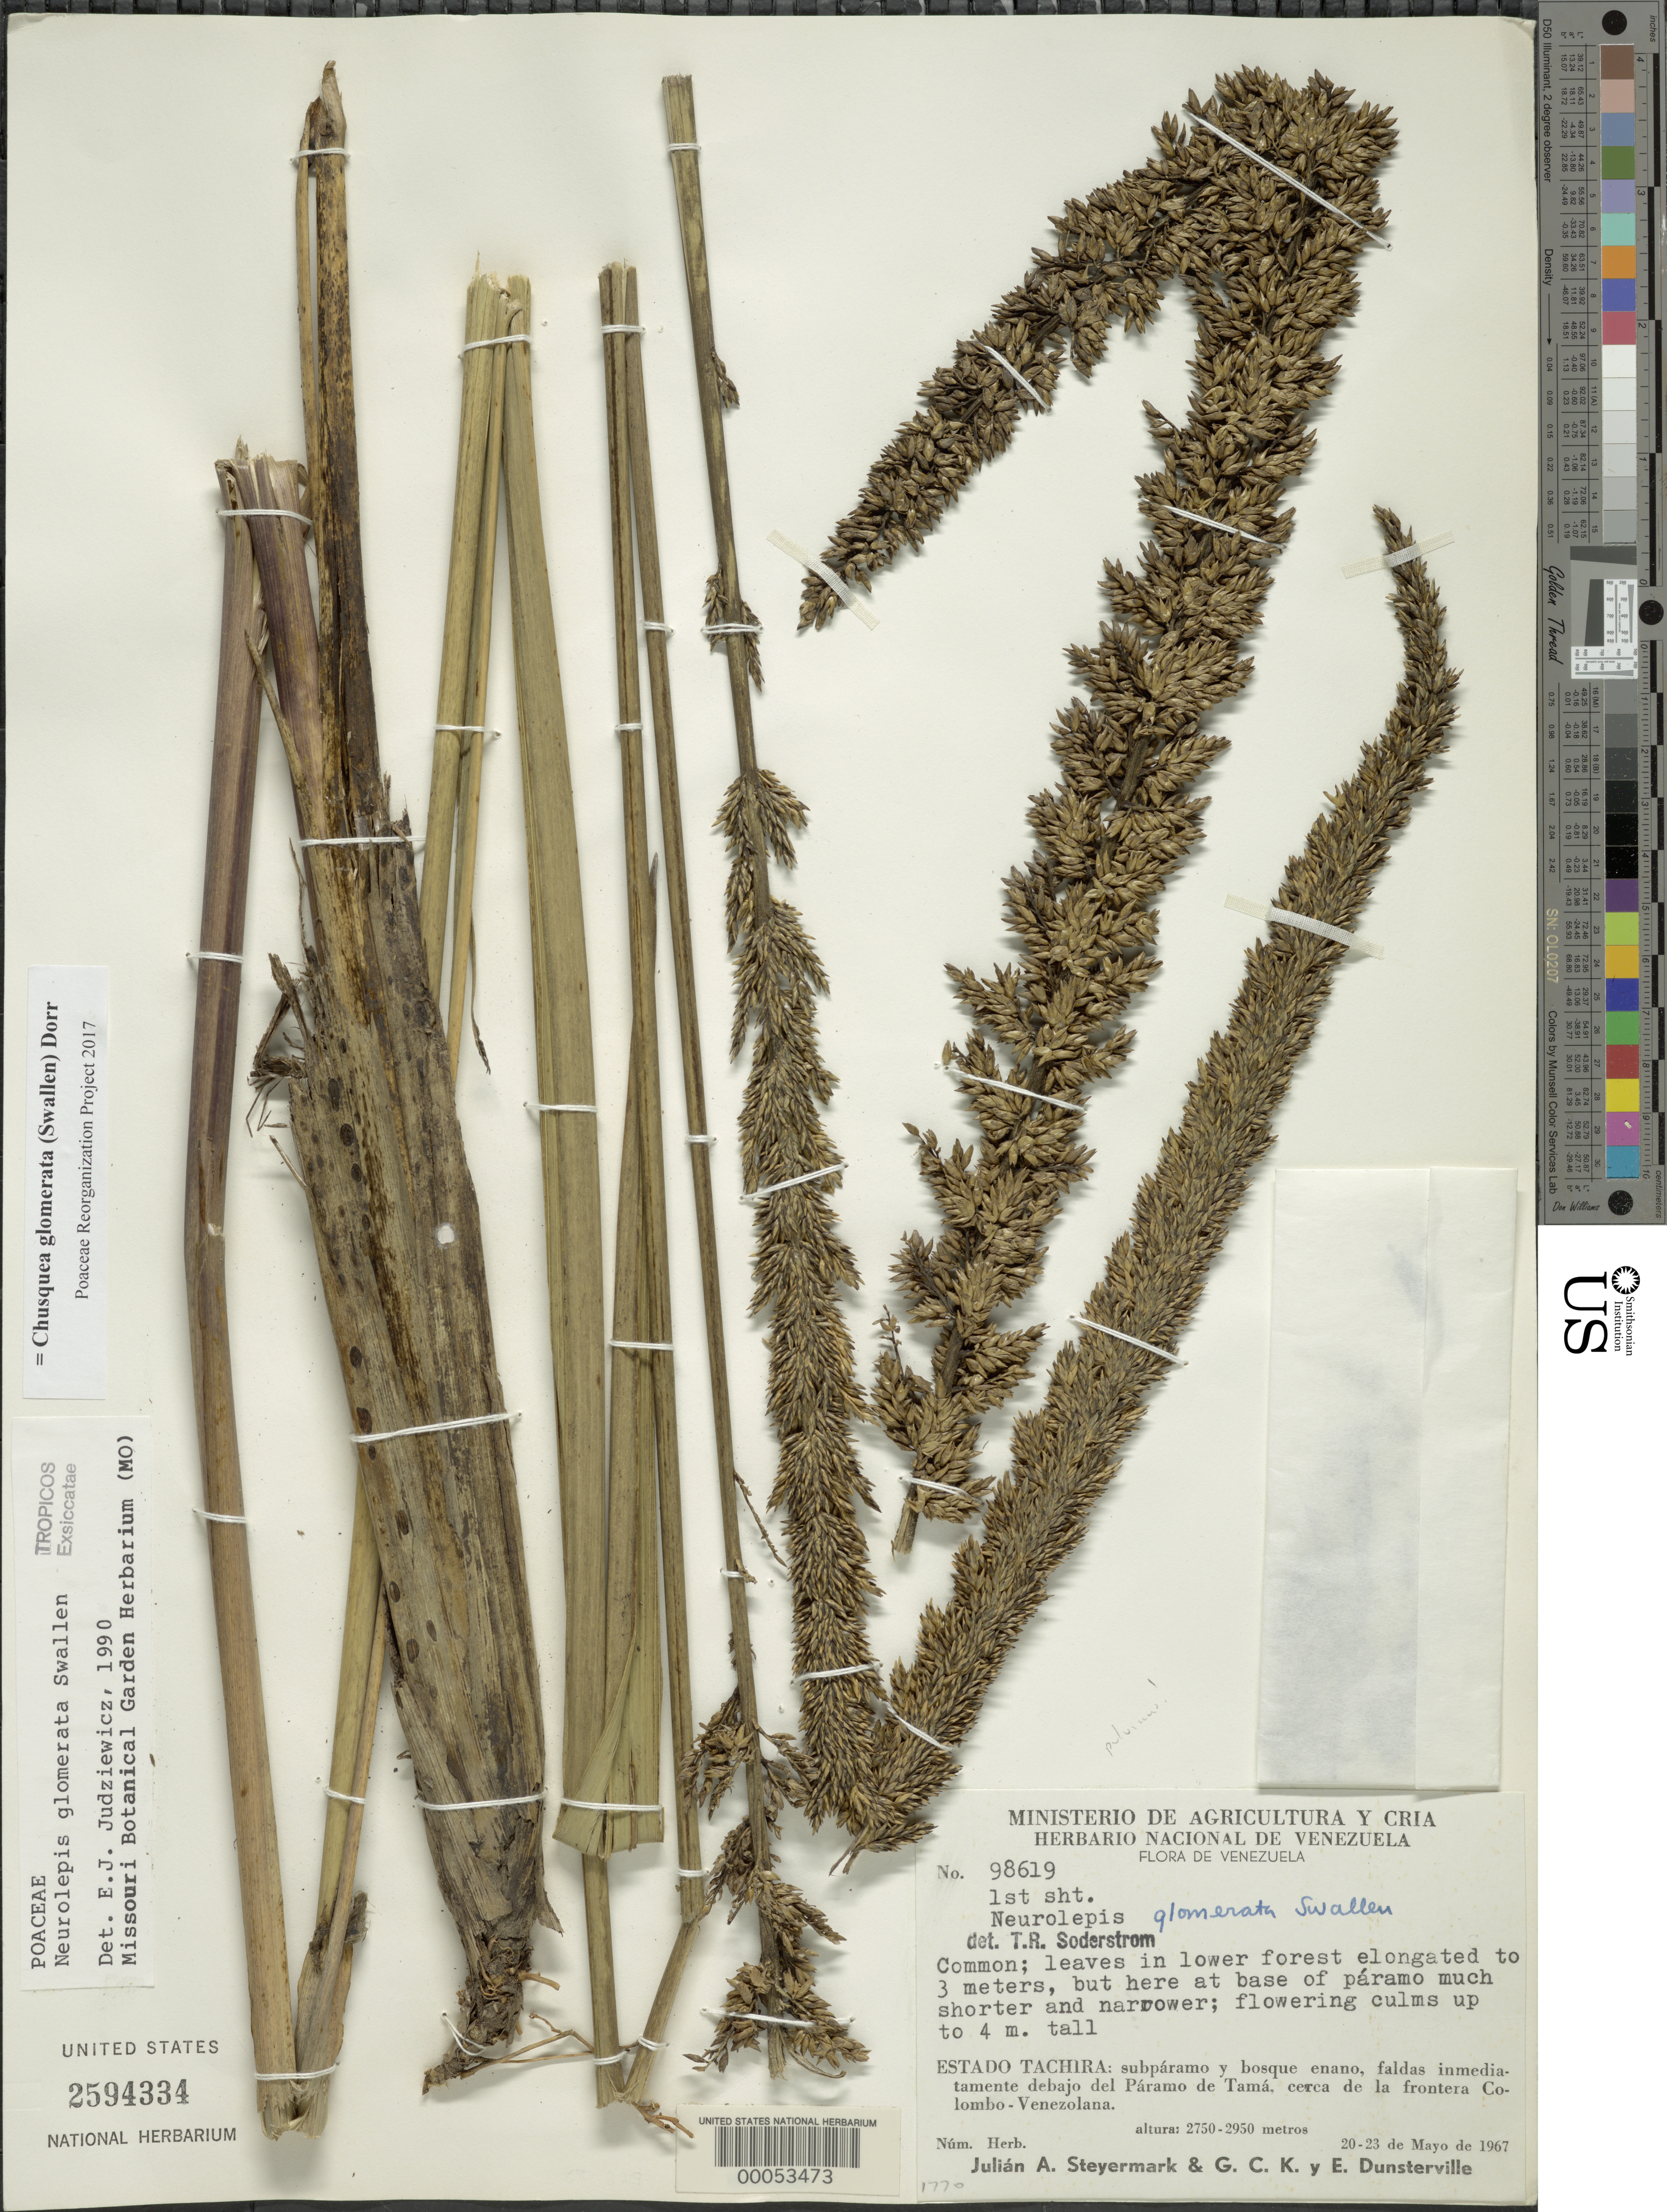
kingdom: Plantae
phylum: Tracheophyta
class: Liliopsida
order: Poales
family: Poaceae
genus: Chusquea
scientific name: Chusquea glomerata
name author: (Swallen) Dorr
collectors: J. Steyermark, G. C. K. Dunsterville & E. Dunsterville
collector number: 98619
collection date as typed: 20 May 1967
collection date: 1967-05-20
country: Venezuela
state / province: Tachira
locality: Paramo de tama, cerca de la frontera colombo-venezolana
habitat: Subparamo y bosque enano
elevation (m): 2750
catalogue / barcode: US 2594334